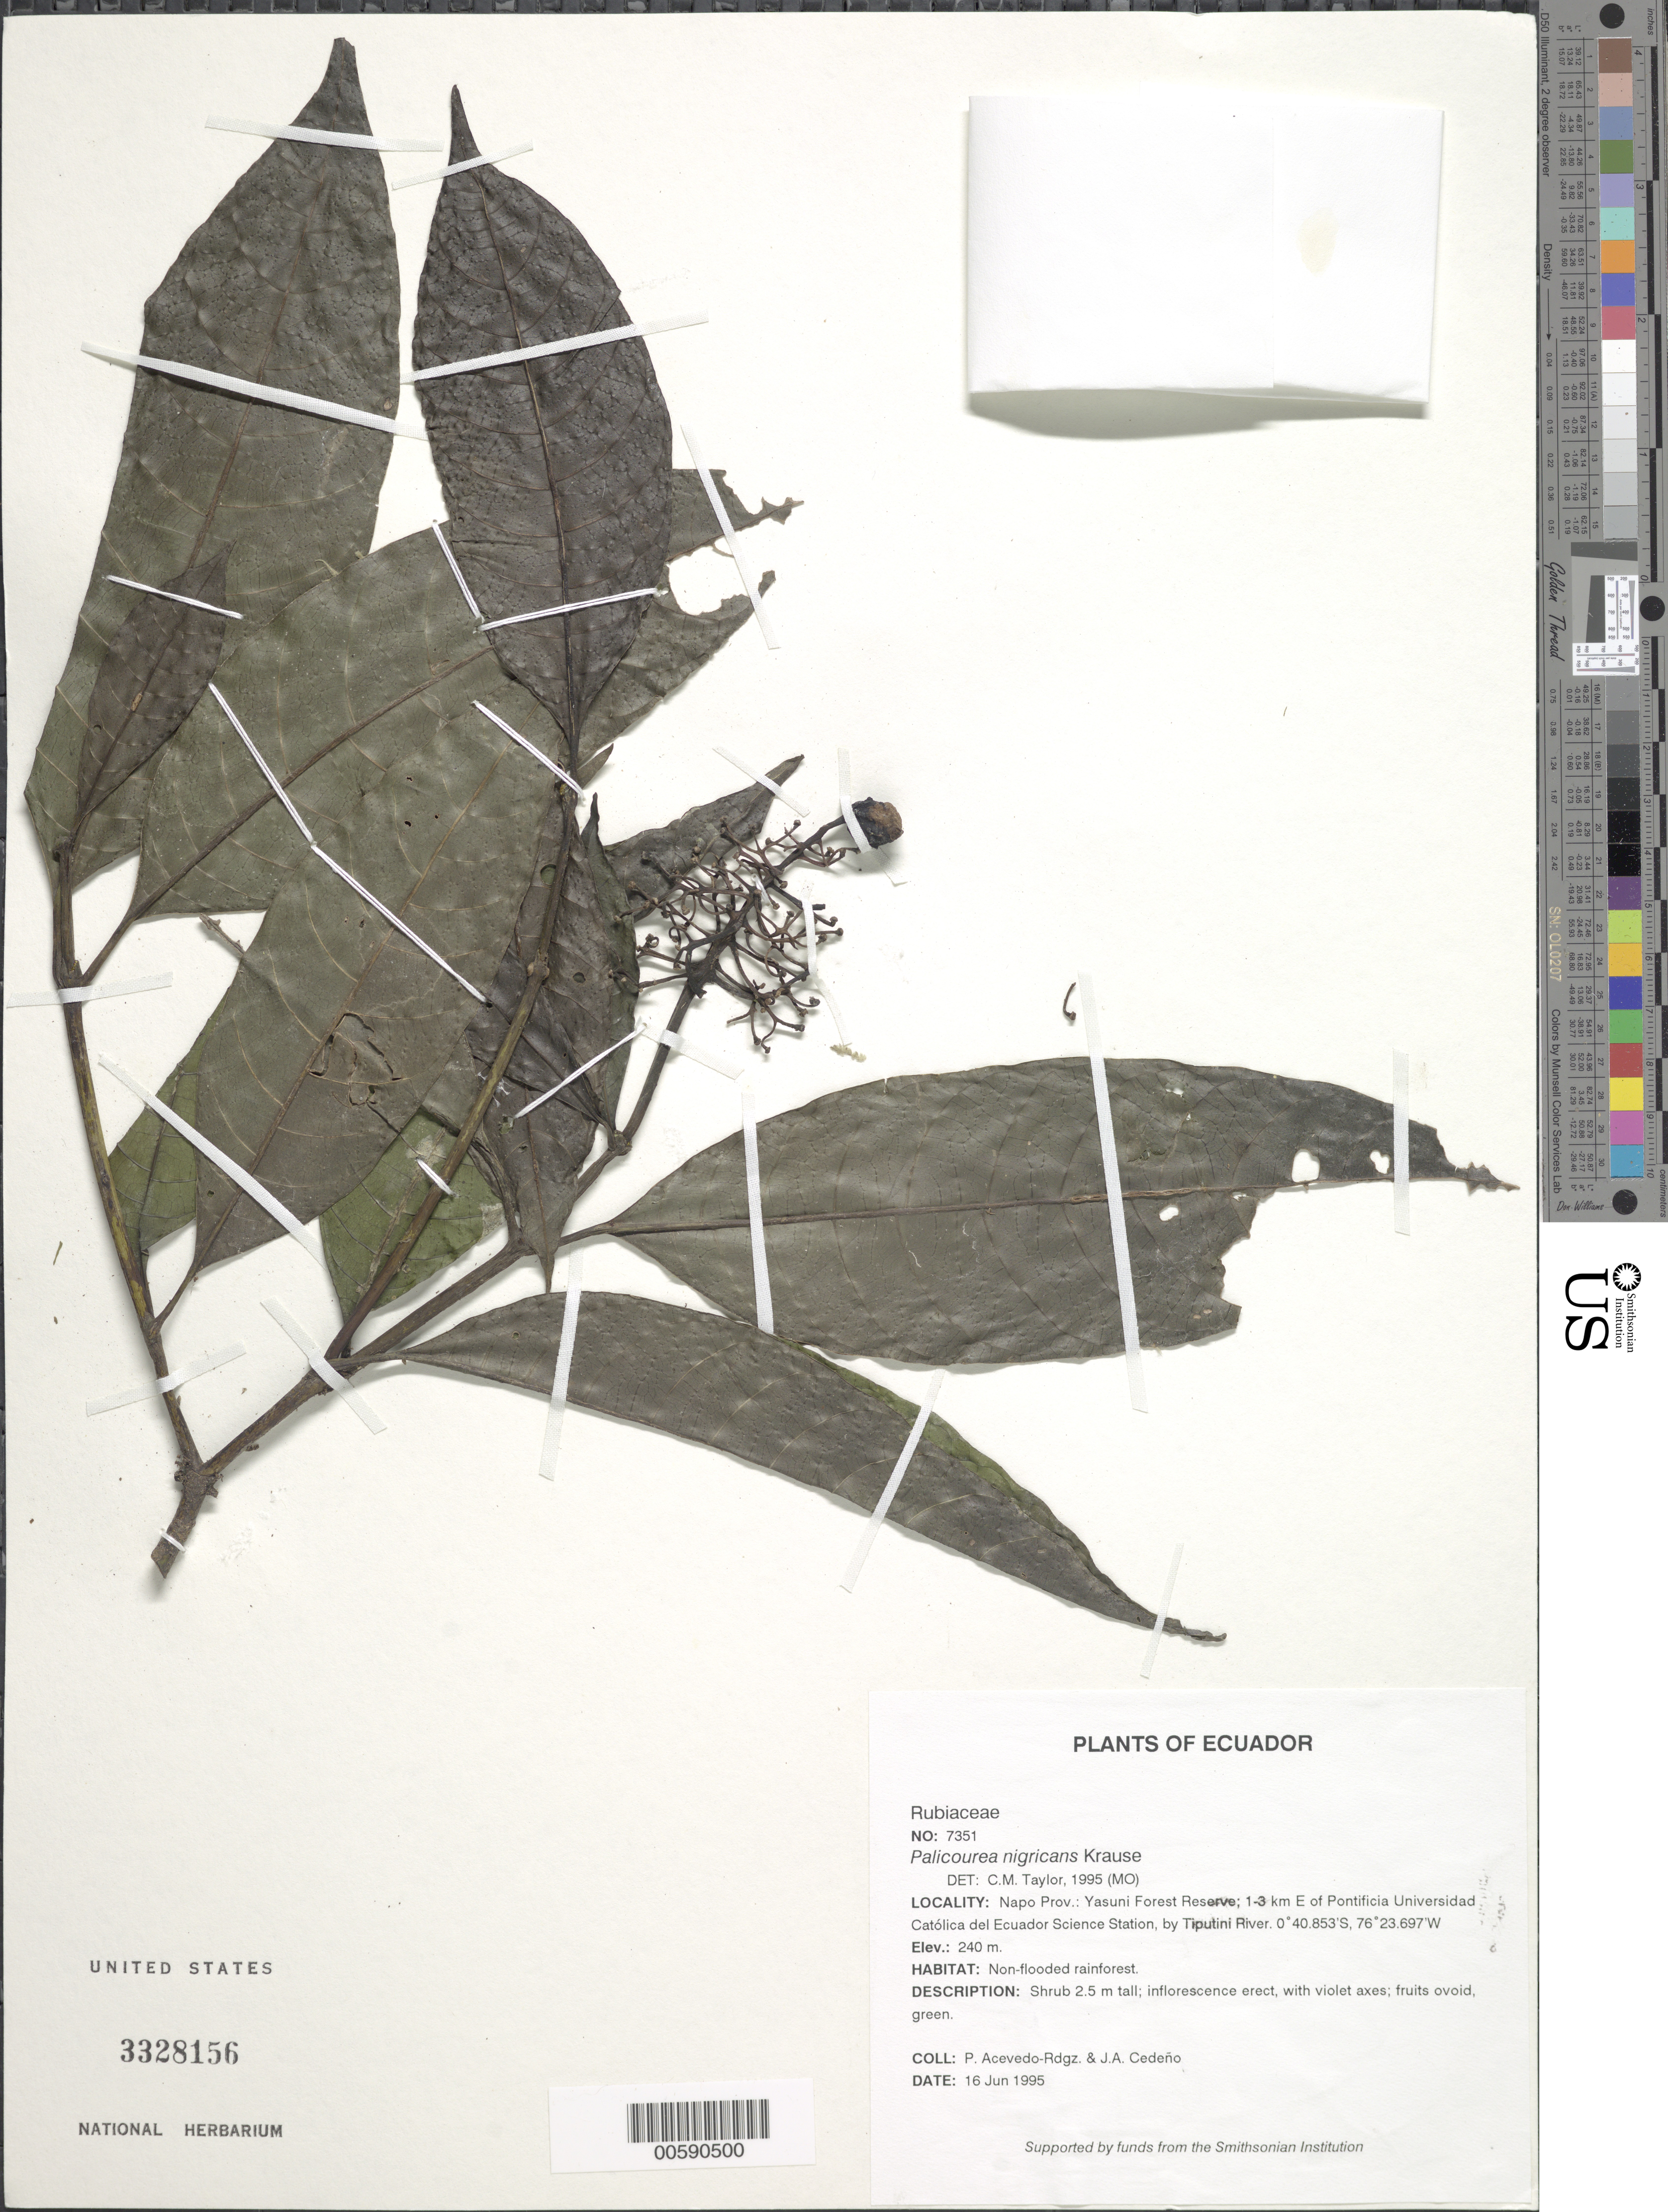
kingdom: Plantae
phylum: Tracheophyta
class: Magnoliopsida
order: Gentianales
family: Rubiaceae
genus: Palicourea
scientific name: Palicourea nigricans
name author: Krause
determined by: Taylor, Charlotte M.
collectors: P. Acevedo-Rodr. & J. A. Cedeño M.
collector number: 7351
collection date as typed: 16 Jun 1995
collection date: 1995-06-16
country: Ecuador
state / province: Napo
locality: Napo Prov.: Yasuni Forest Reserve; 1-3 km E of Pontificia Universidad Católica del Ecuador Science Station by Tiputini River.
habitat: Non-flooded rainforest.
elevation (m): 240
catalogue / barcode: US 3328156